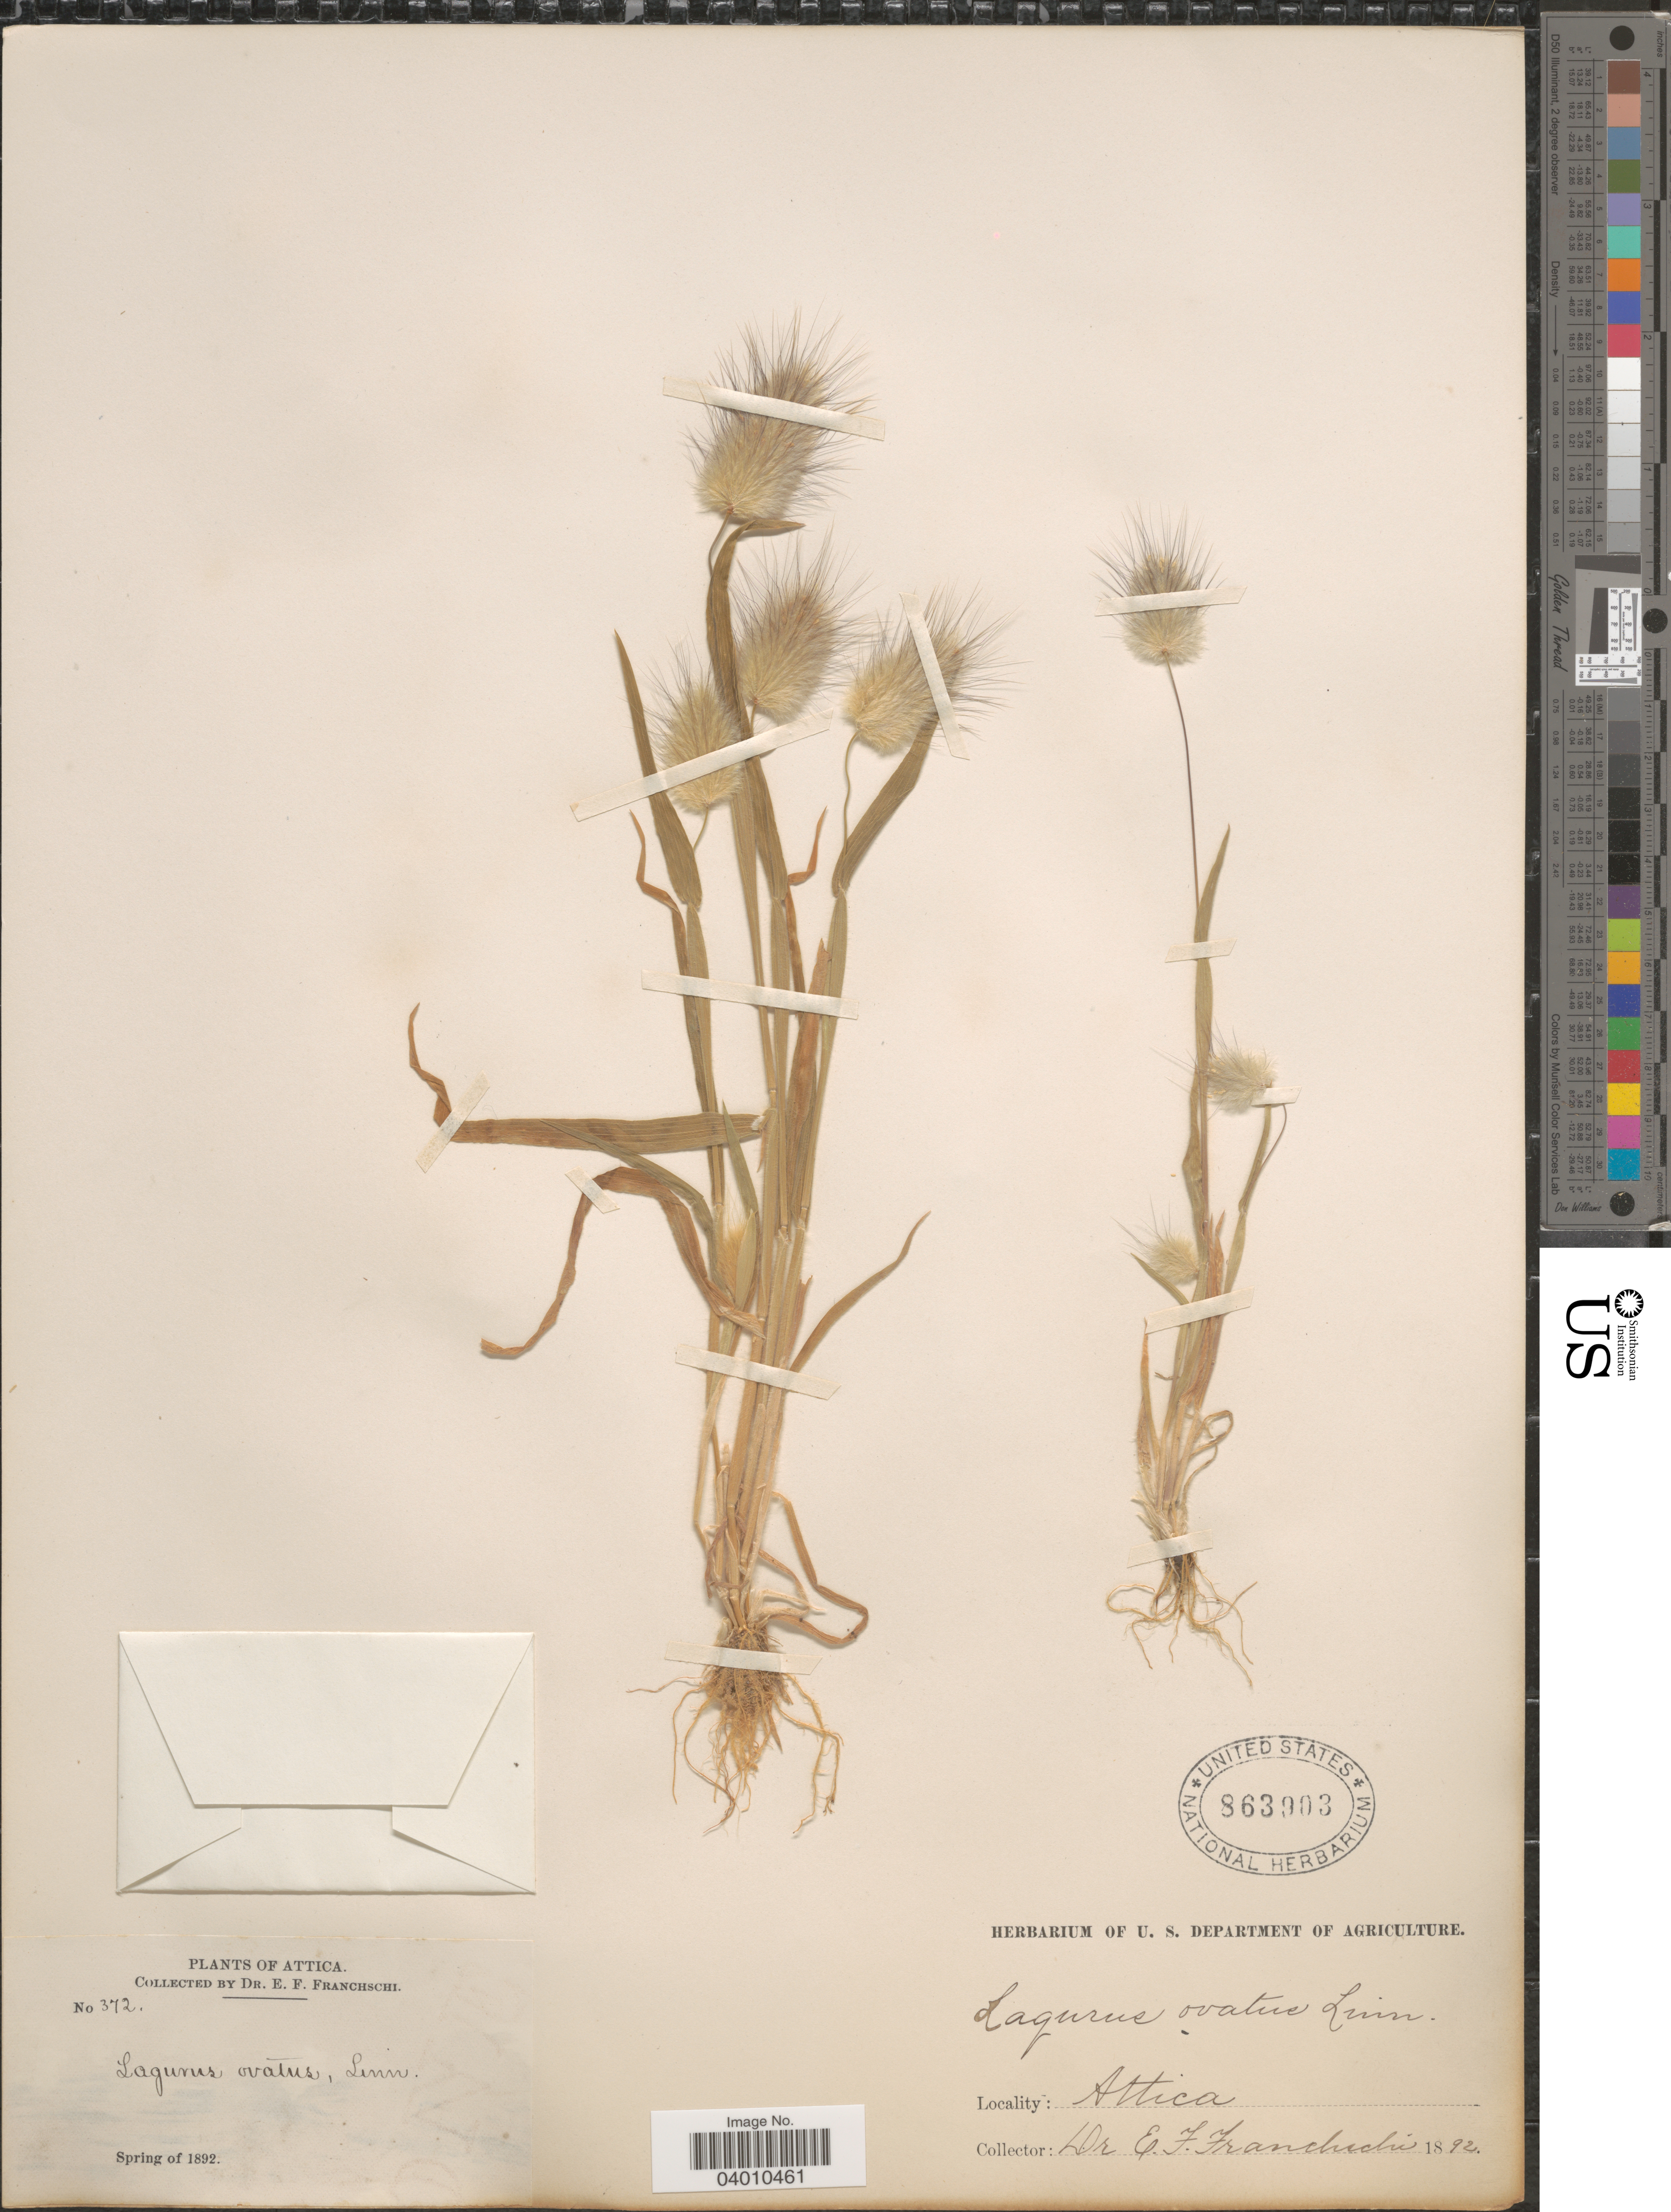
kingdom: Plantae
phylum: Tracheophyta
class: Liliopsida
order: Poales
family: Poaceae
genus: Lagurus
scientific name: Lagurus ovatus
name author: L.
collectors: E. Franchschi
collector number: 372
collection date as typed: Spring of 1892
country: Greece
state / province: Attica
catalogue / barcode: US 863903